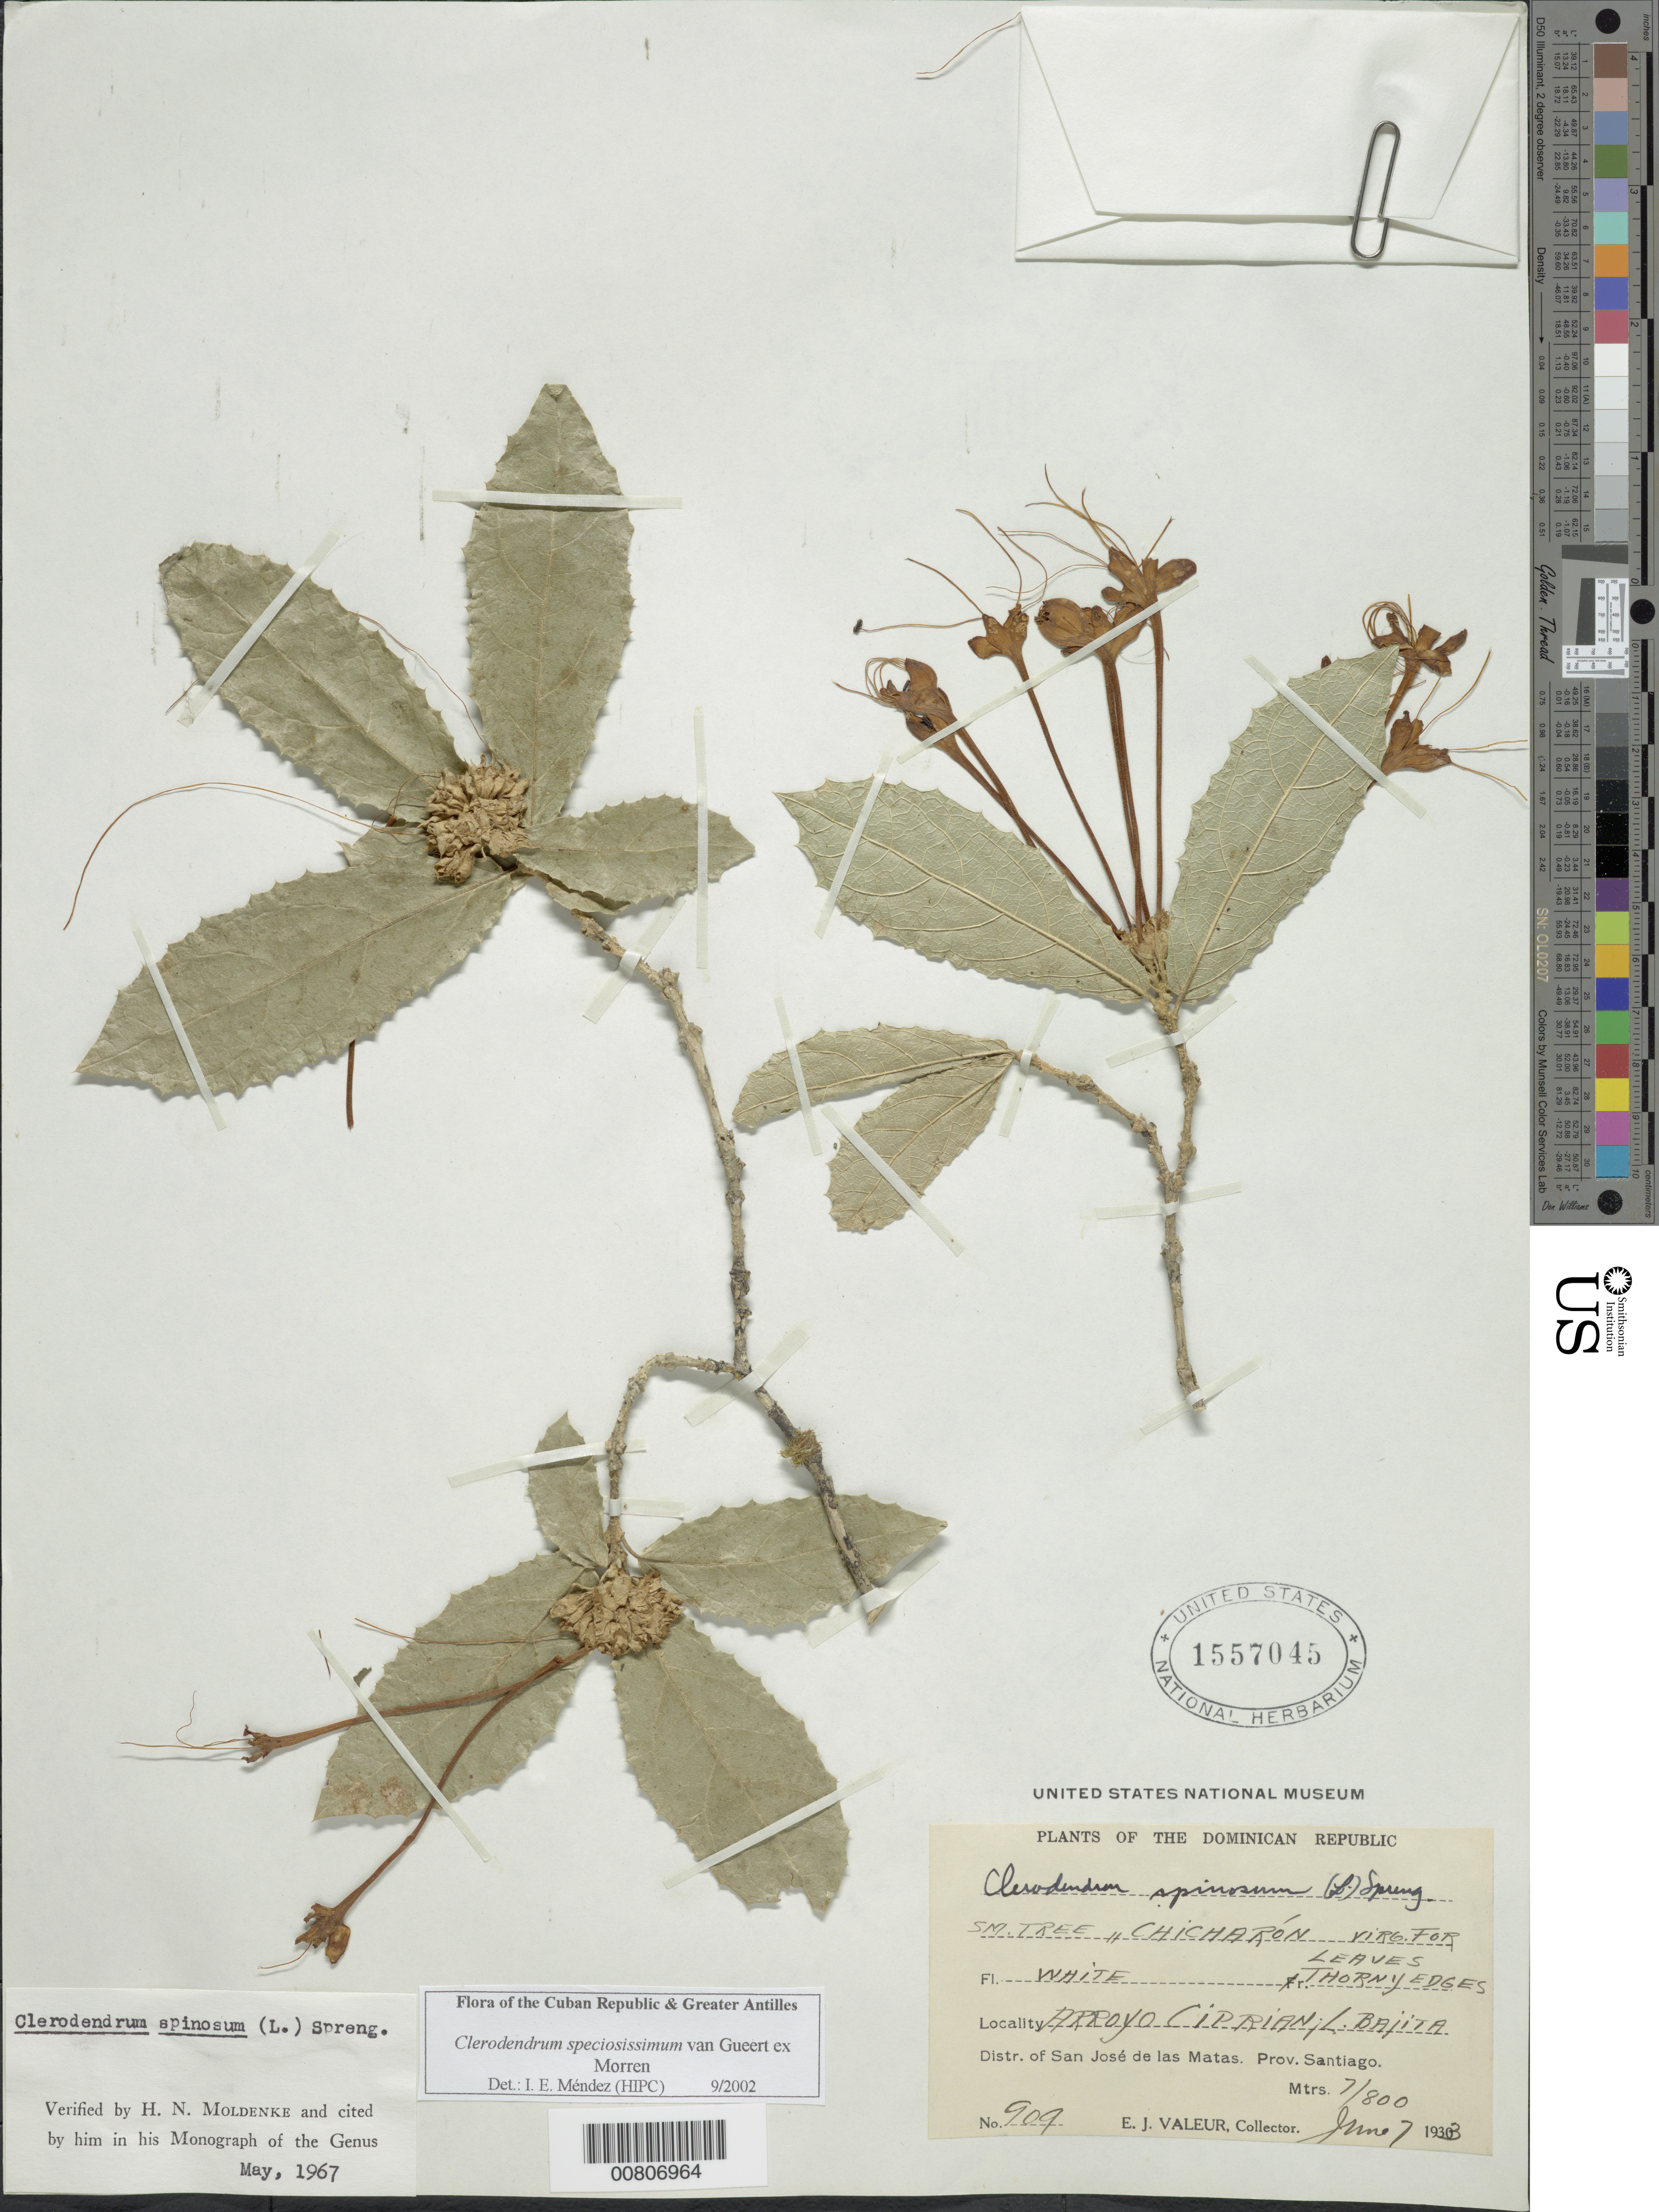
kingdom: Plantae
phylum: Tracheophyta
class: Magnoliopsida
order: Lamiales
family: Lamiaceae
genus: Clerodendrum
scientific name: Clerodendrum speciosissimum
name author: Drapiez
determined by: Méndez, Isidro E., (HIPC)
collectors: E. Valeur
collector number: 909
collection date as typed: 07 Jun 1933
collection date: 1933-06-07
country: Dominican Republic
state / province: Santiago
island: Hispaniola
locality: Dist San José de las Matas, Arroyo Ciprian; L. Bajita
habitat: Virgin forest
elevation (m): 700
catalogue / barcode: US 1557045